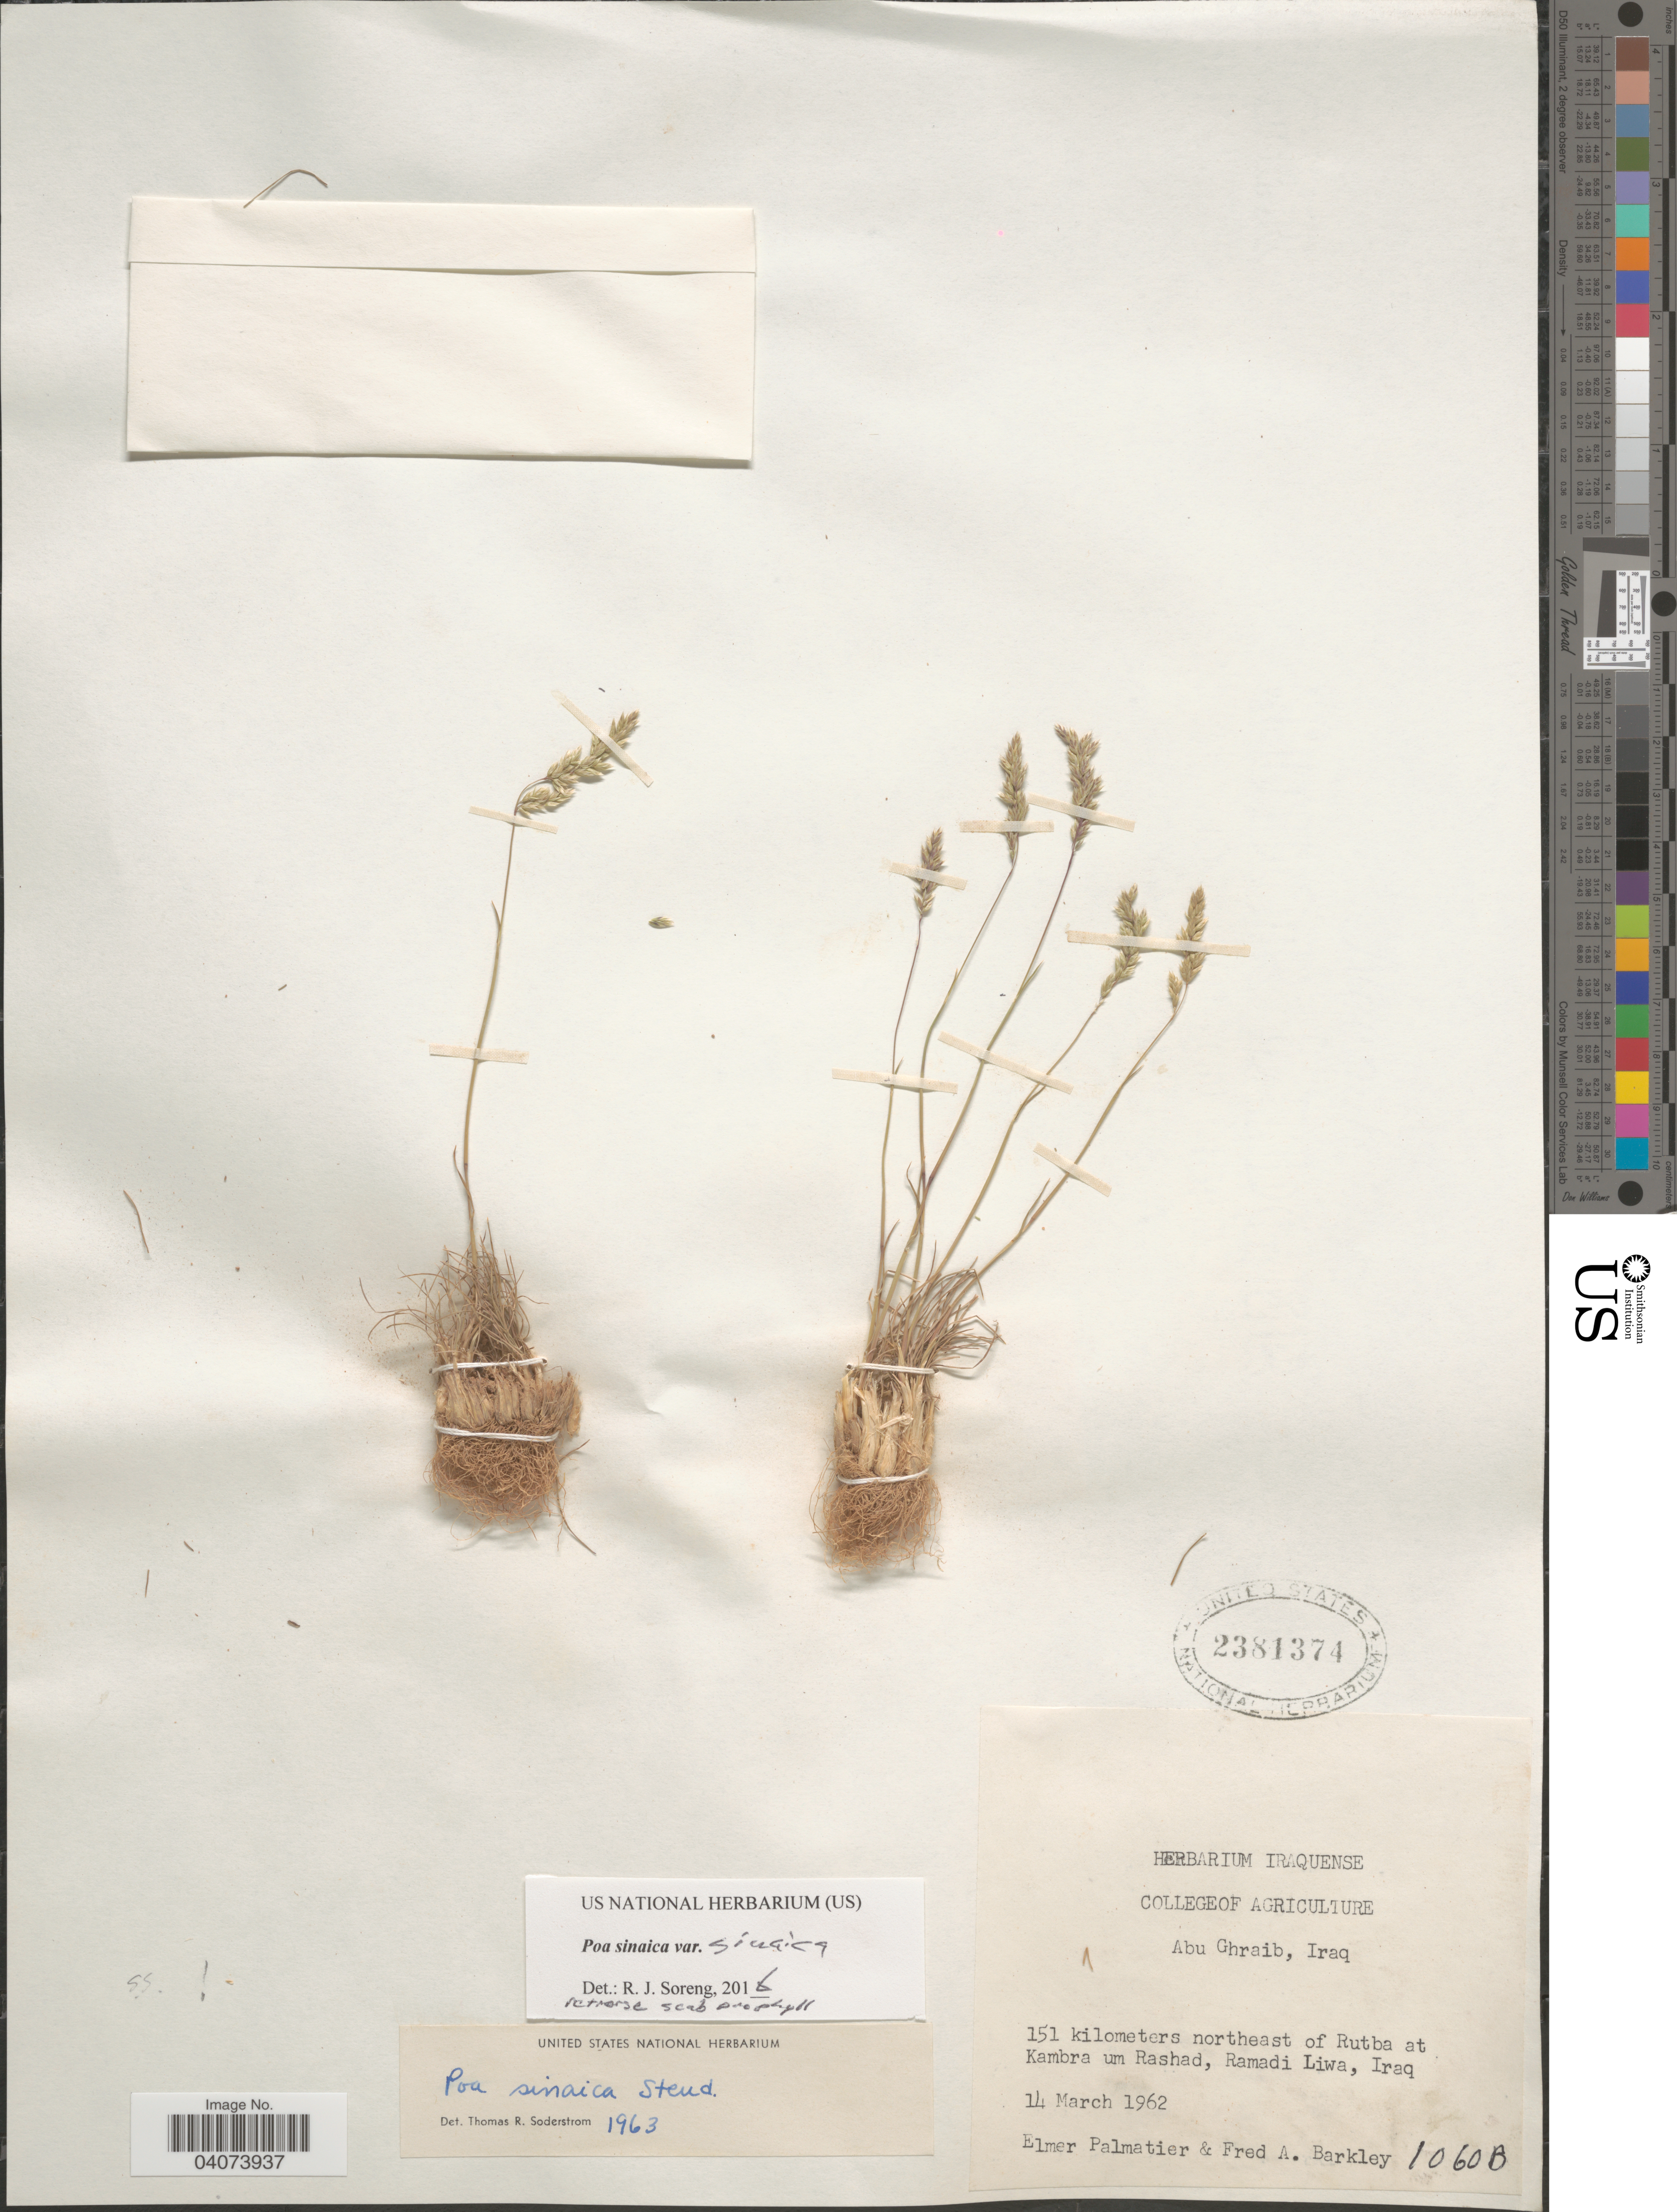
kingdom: Plantae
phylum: Tracheophyta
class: Liliopsida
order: Poales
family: Poaceae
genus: Poa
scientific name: Poa sinaica var. sinaica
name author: Steud.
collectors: E. Palmatier & F. A. Barkley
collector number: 1060B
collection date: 1962-03-14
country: Iraq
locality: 151 kilometers northeast of Rutba at Kambra um Rashad, Ramadi Liwa.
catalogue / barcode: US 2381374